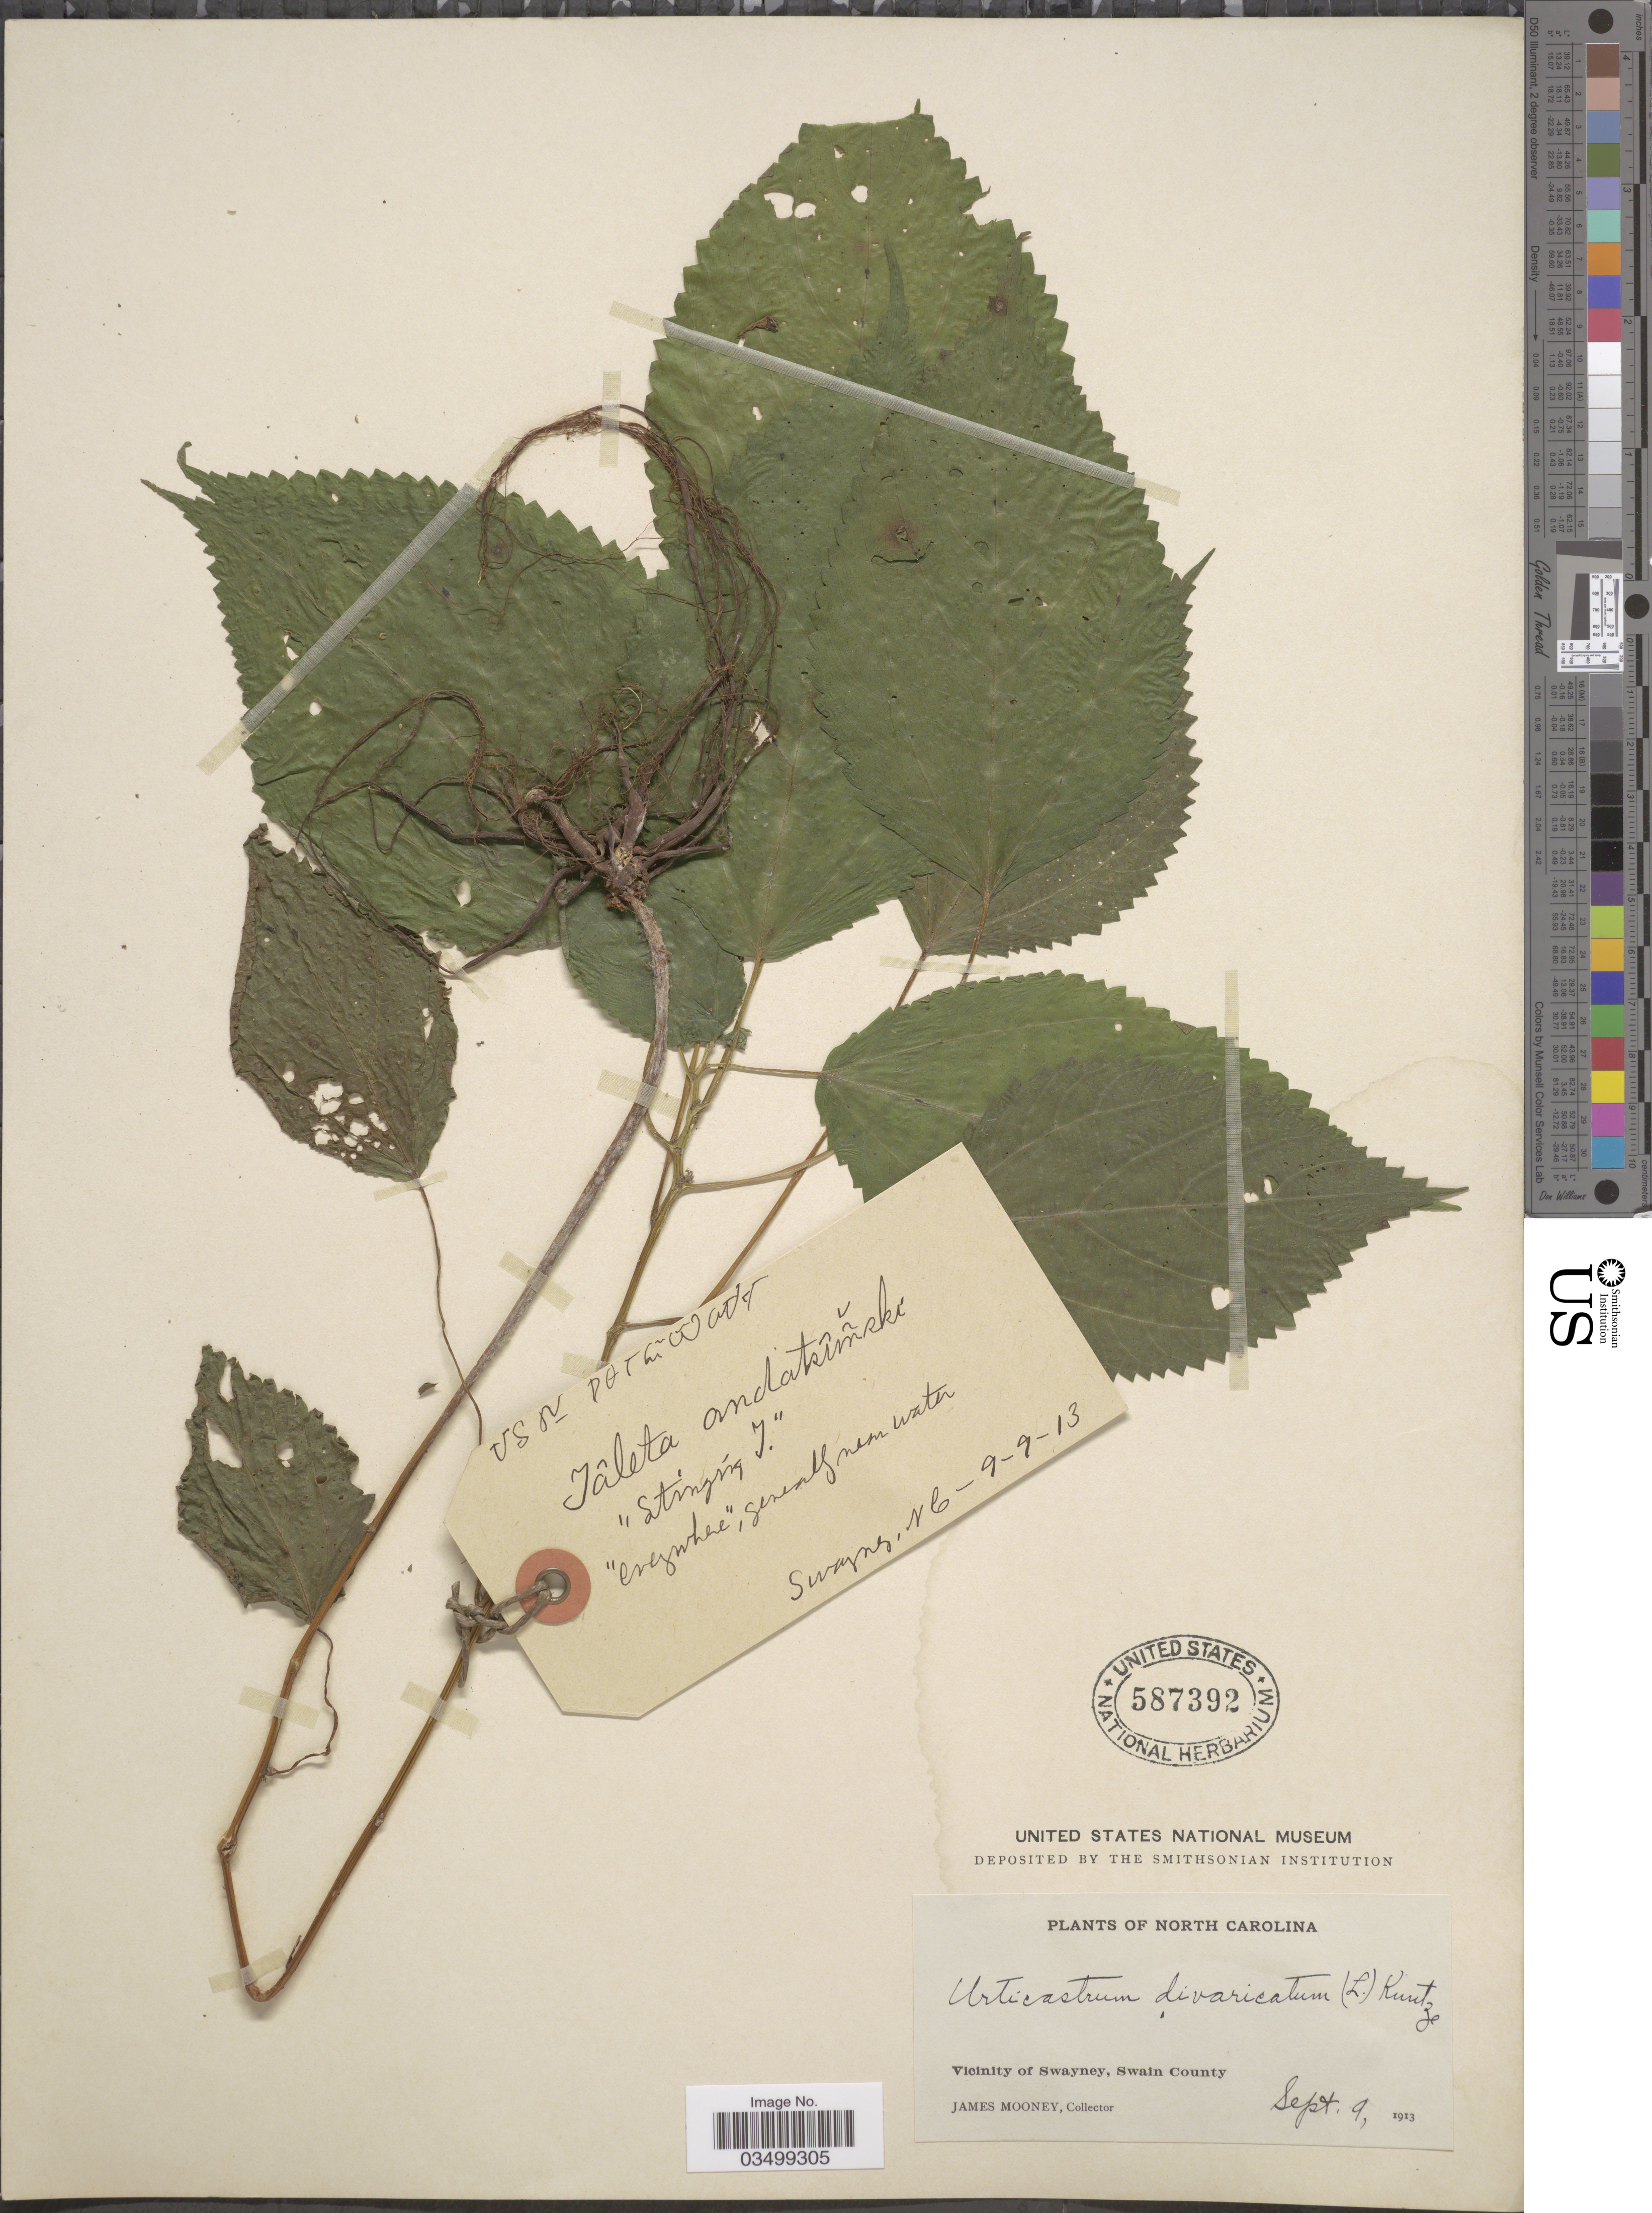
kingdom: Plantae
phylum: Tracheophyta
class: Magnoliopsida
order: Rosales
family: Urticaceae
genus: Laportea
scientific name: Laportea canadensis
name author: (L.) Wedd.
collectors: J. Mooney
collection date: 1913-09-09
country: United States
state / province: North Carolina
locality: Vicinity of Swayney, Swain County.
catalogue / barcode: US 587392